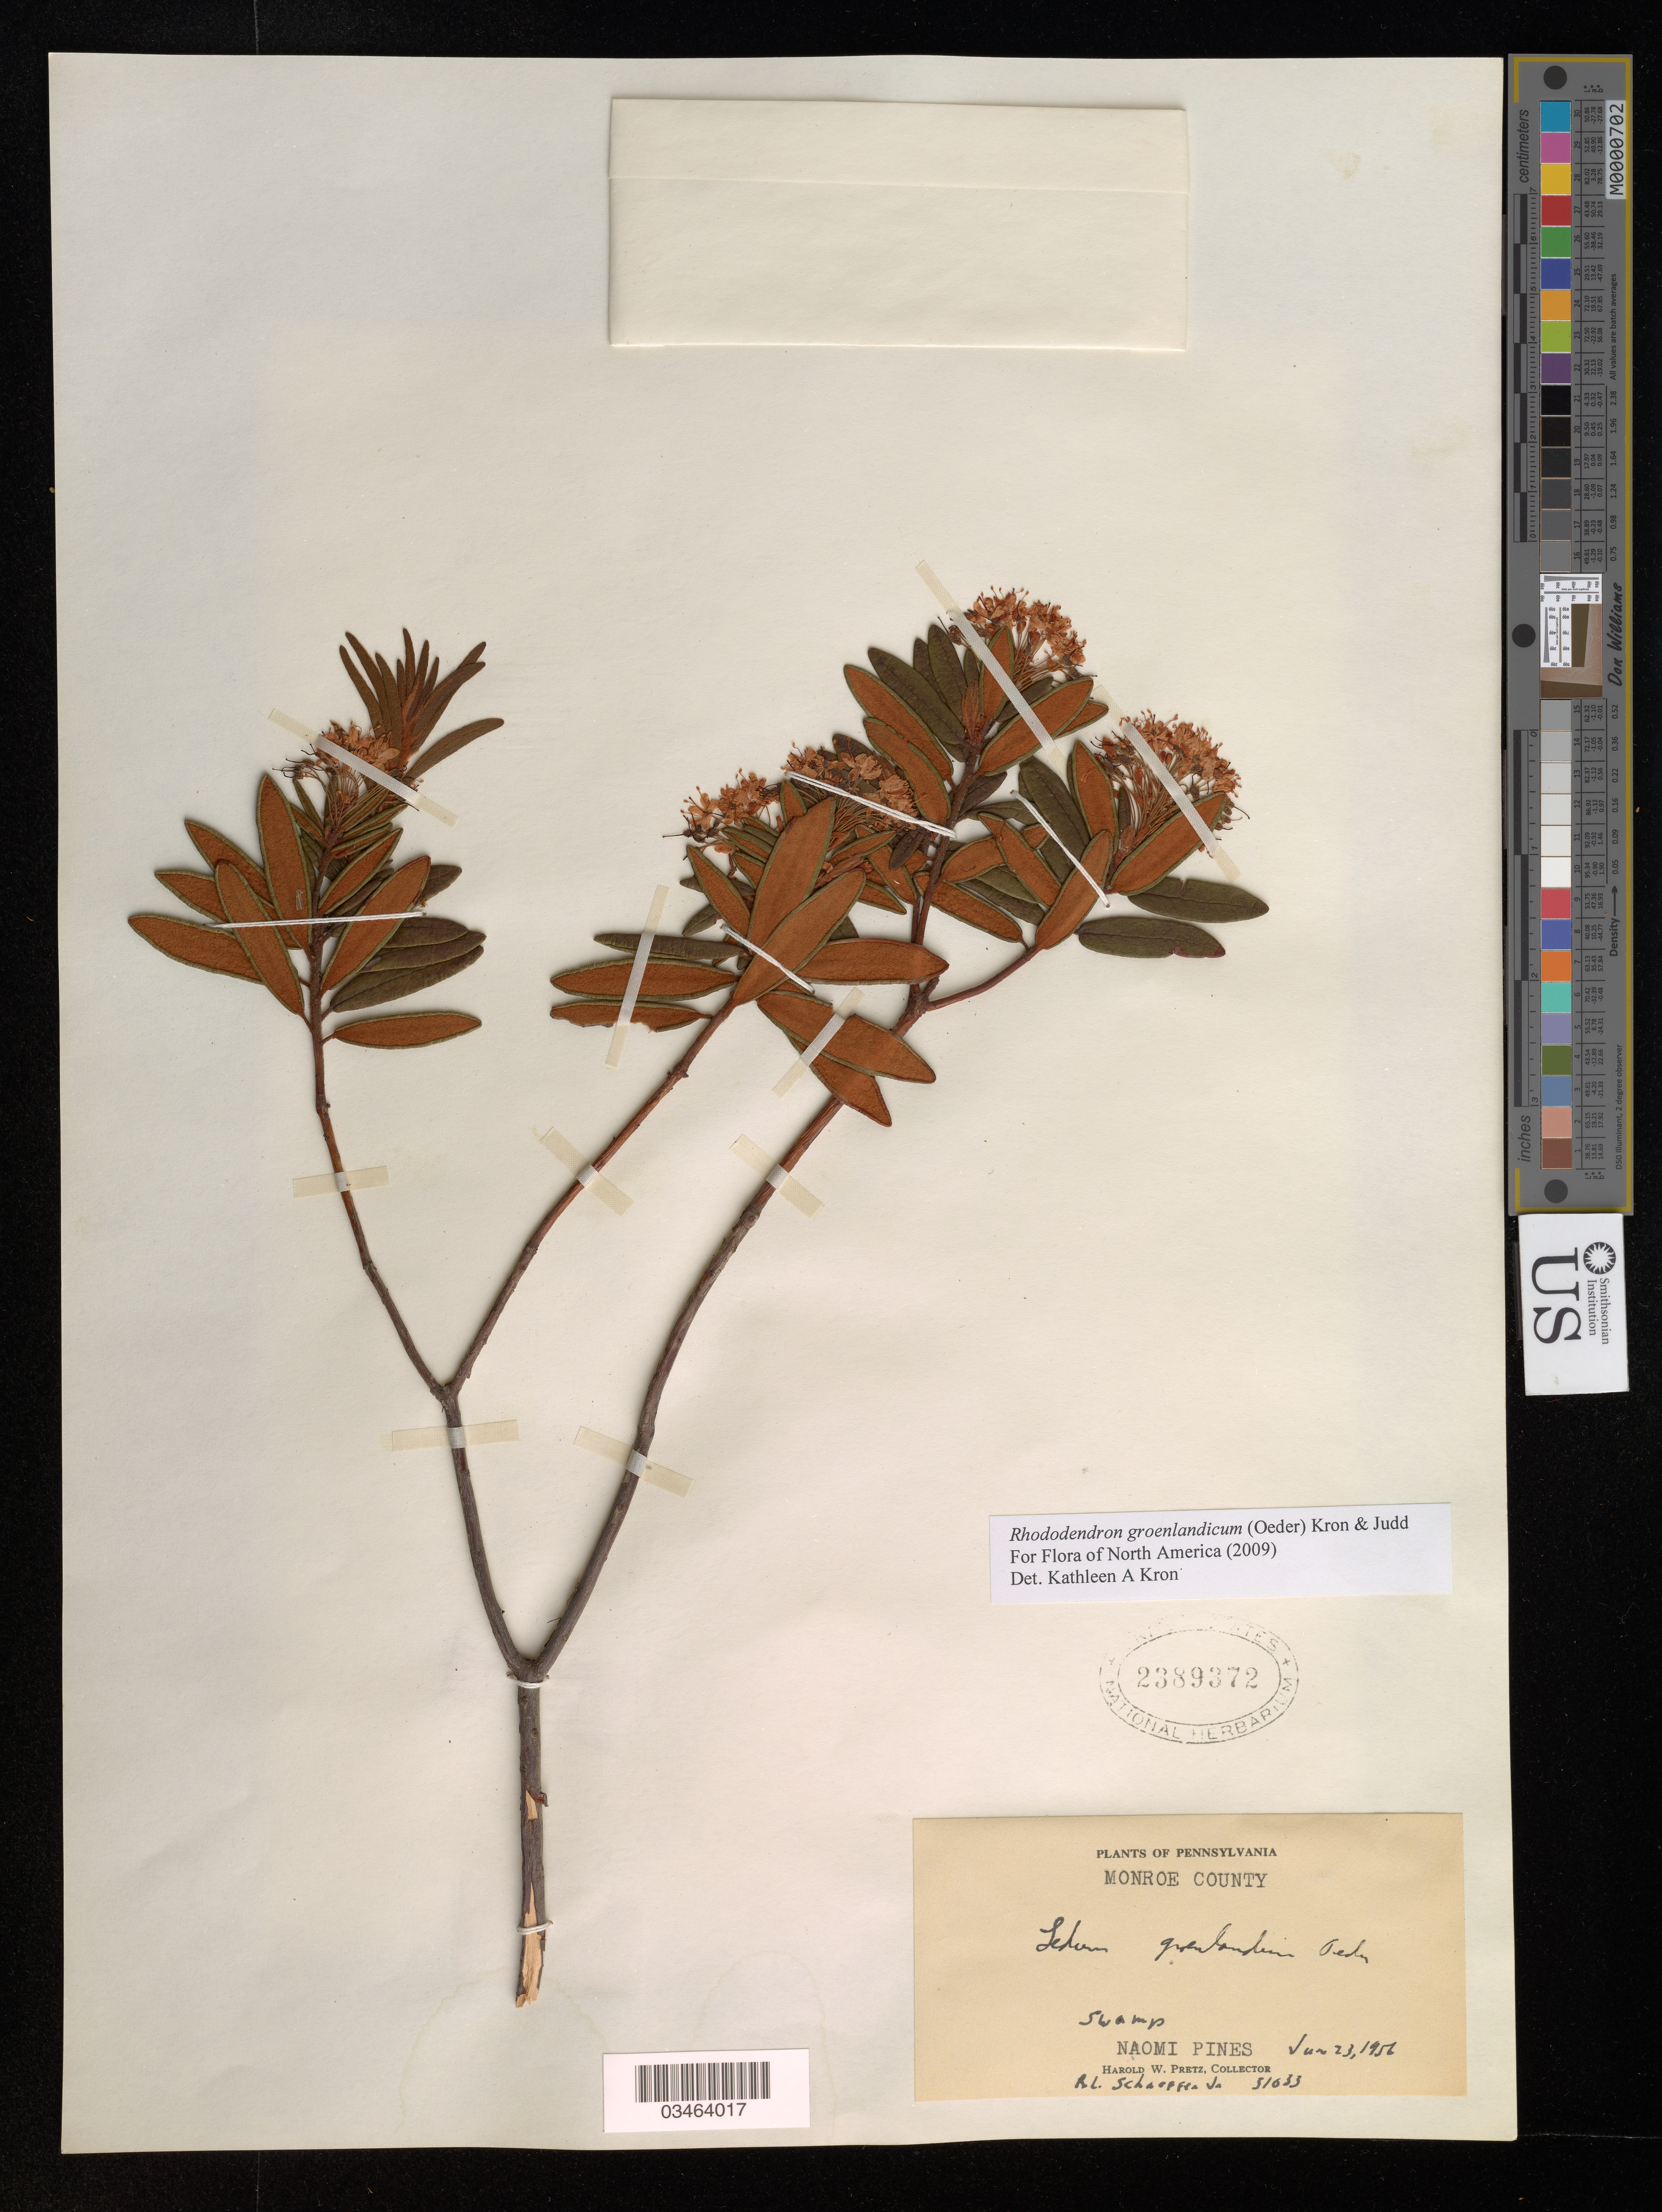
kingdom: Plantae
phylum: Tracheophyta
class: Magnoliopsida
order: Ericales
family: Ericaceae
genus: Rhododendron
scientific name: Rhododendron groenlandicum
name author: (Oeder) Kron & Judd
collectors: R. Schaeffer & H. W. Pretz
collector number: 51033*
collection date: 1956-01-23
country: United States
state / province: Pennsylvania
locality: Monroe County. Naomi Pines.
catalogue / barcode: US 2389372